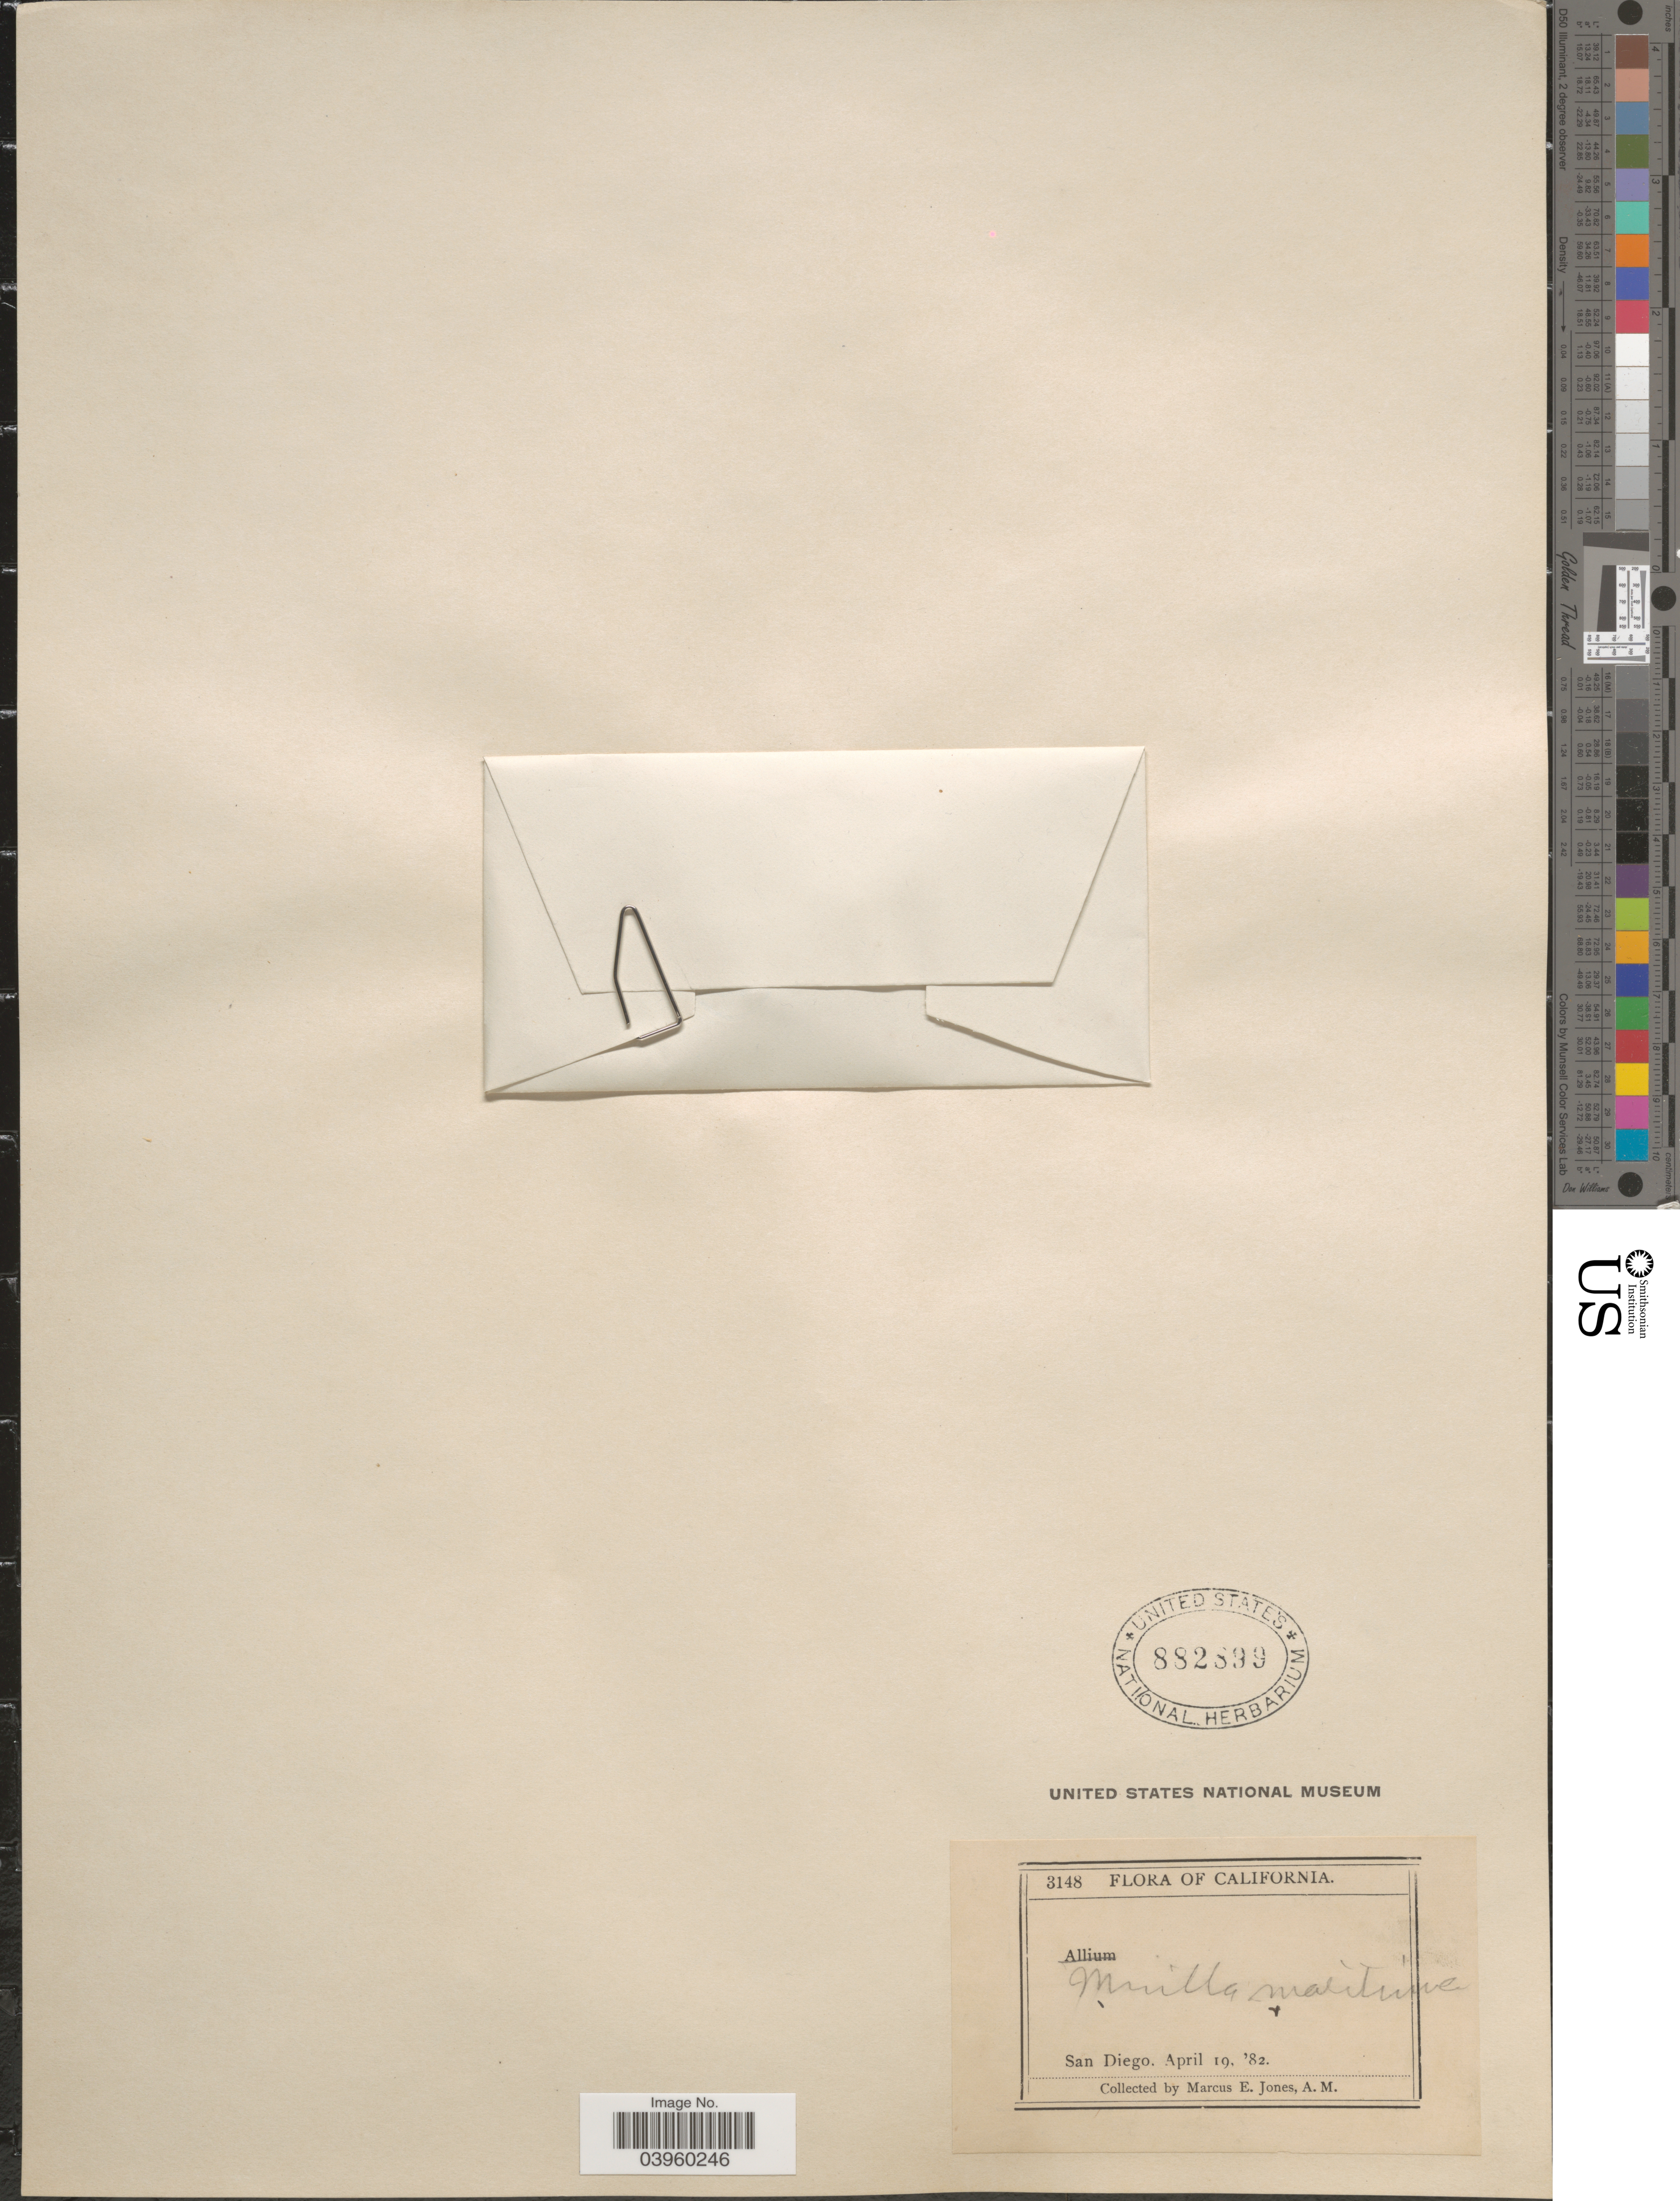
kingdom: Plantae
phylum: Tracheophyta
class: Liliopsida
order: Asparagales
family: Asparagaceae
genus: Muilla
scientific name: Muilla serotina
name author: Greene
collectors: M. E. Jones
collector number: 3148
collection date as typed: Transcribed d/m/y: 19/4/82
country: United States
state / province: California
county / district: San Diego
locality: San Diego.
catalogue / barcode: US 882899